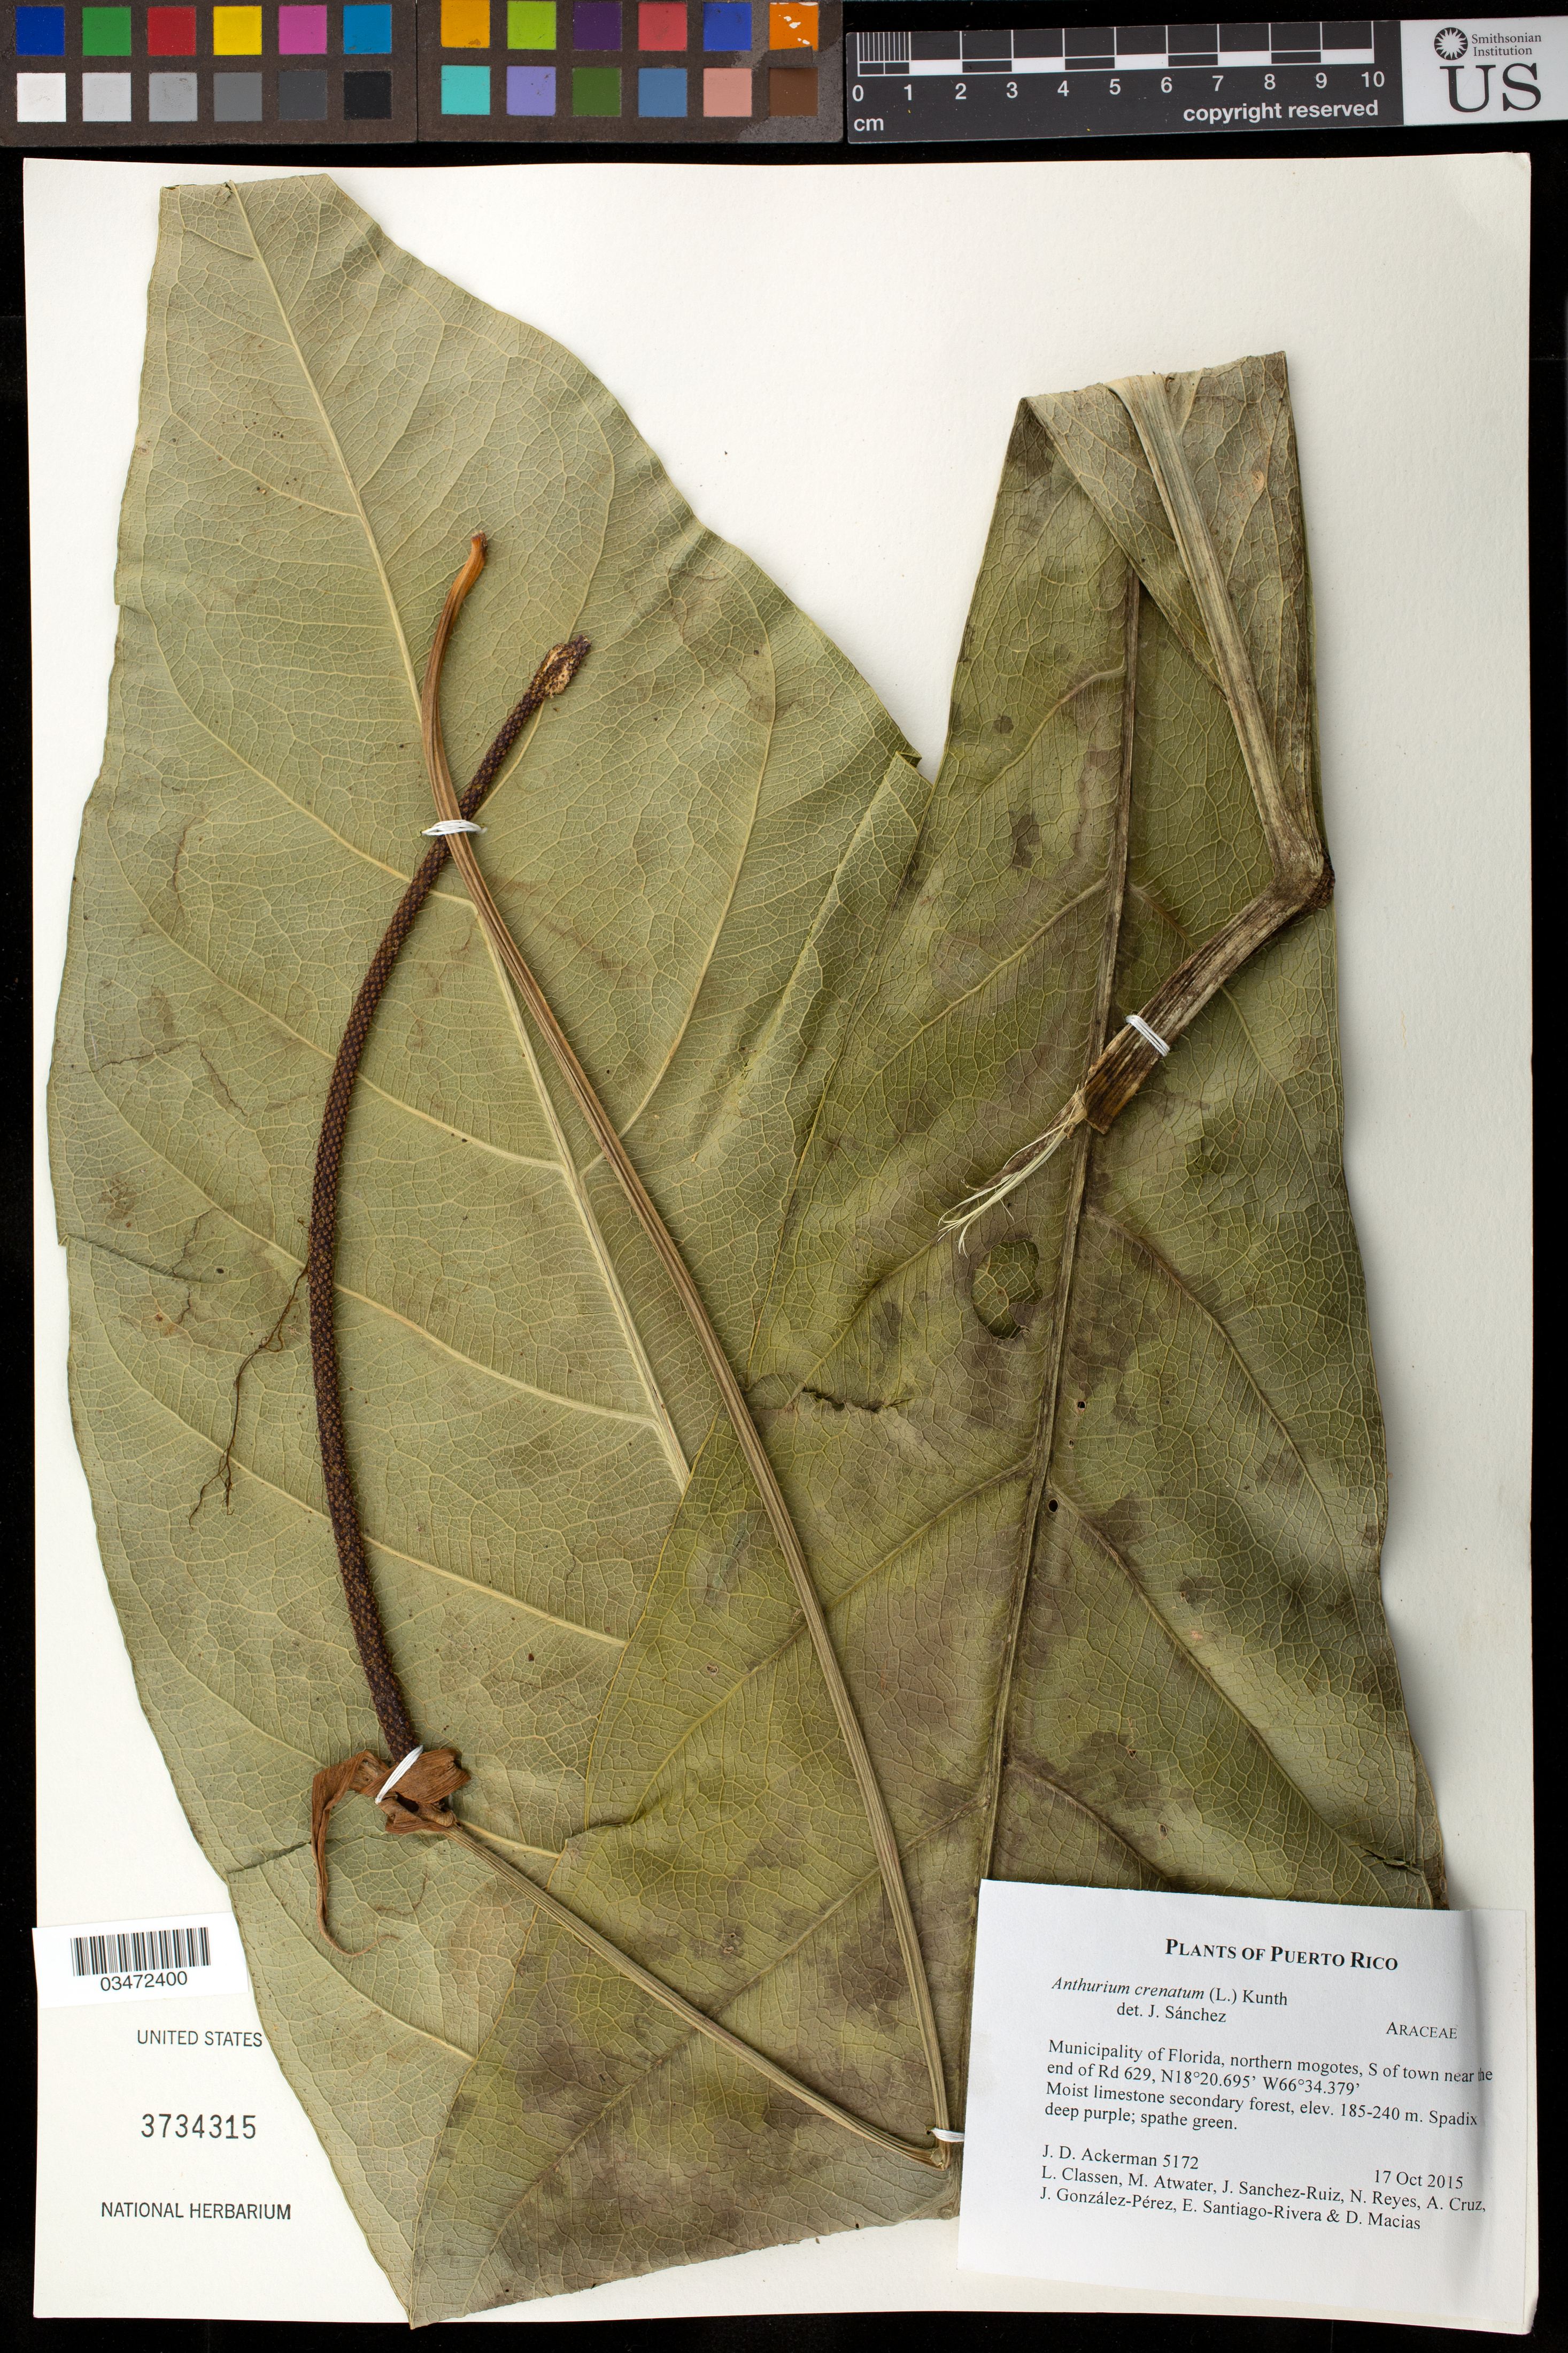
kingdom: Plantae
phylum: Tracheophyta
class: Liliopsida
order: Alismatales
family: Araceae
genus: Anthurium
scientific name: Anthurium crenatum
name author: (L.) Kunth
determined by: Sanchez-Ruiz, J.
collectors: J. D. Ackerman, L. Classen, M. Atwater, J. Sanchez-Ruiz, N. Reyes, A. Cruz, J. González-Pérez, E. Santiago-Rivera & D. Macías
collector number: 5172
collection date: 2015-10-17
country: Puerto Rico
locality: Mun. Florida, northern mogotes, S of town near the end of Rd 629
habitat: Moist limestone secondary forest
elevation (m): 185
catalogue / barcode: US 3734315